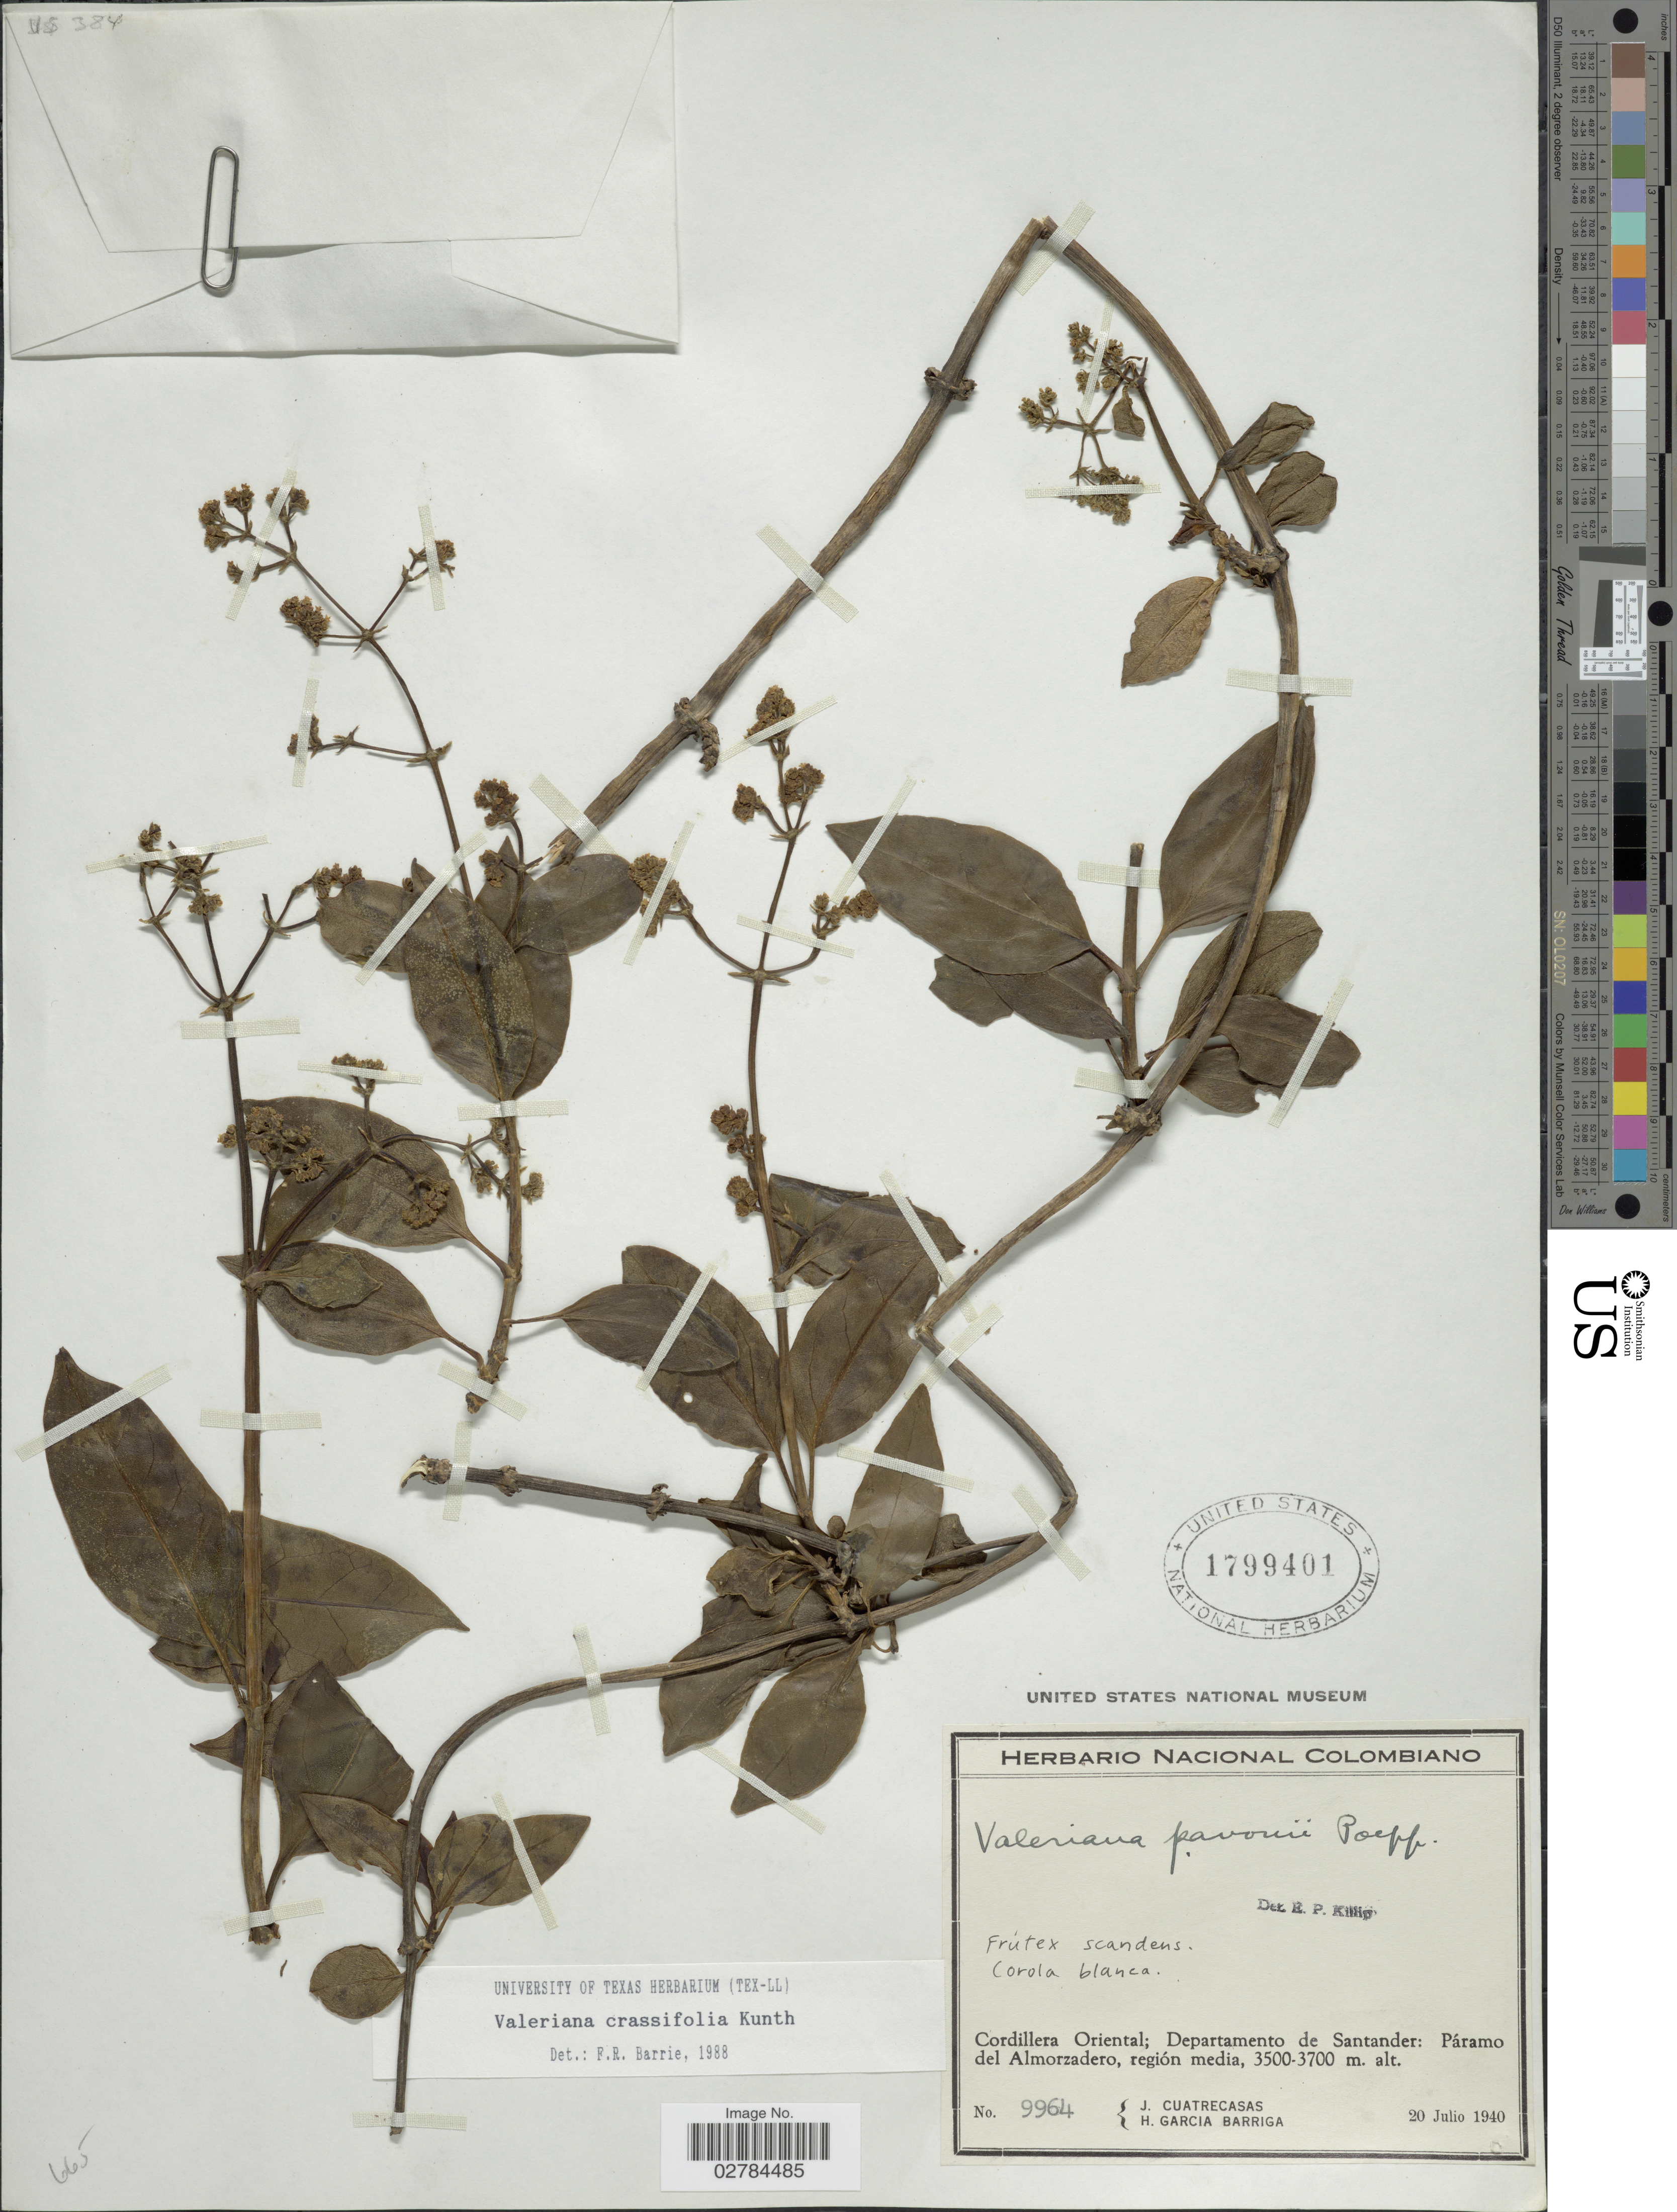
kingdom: Plantae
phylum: Tracheophyta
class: Magnoliopsida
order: Dipsacales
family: Caprifoliaceae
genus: Valeriana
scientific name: Valeriana crassifolia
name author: Kunth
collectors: J. Cuatrecasas & H. García Barriga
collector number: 9964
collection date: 1940-07-20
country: Colombia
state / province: Santander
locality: Cordillera Oriental; Departamento de Santander: Páramo del Almorzadero, région media.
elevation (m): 3500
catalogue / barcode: US 1799401